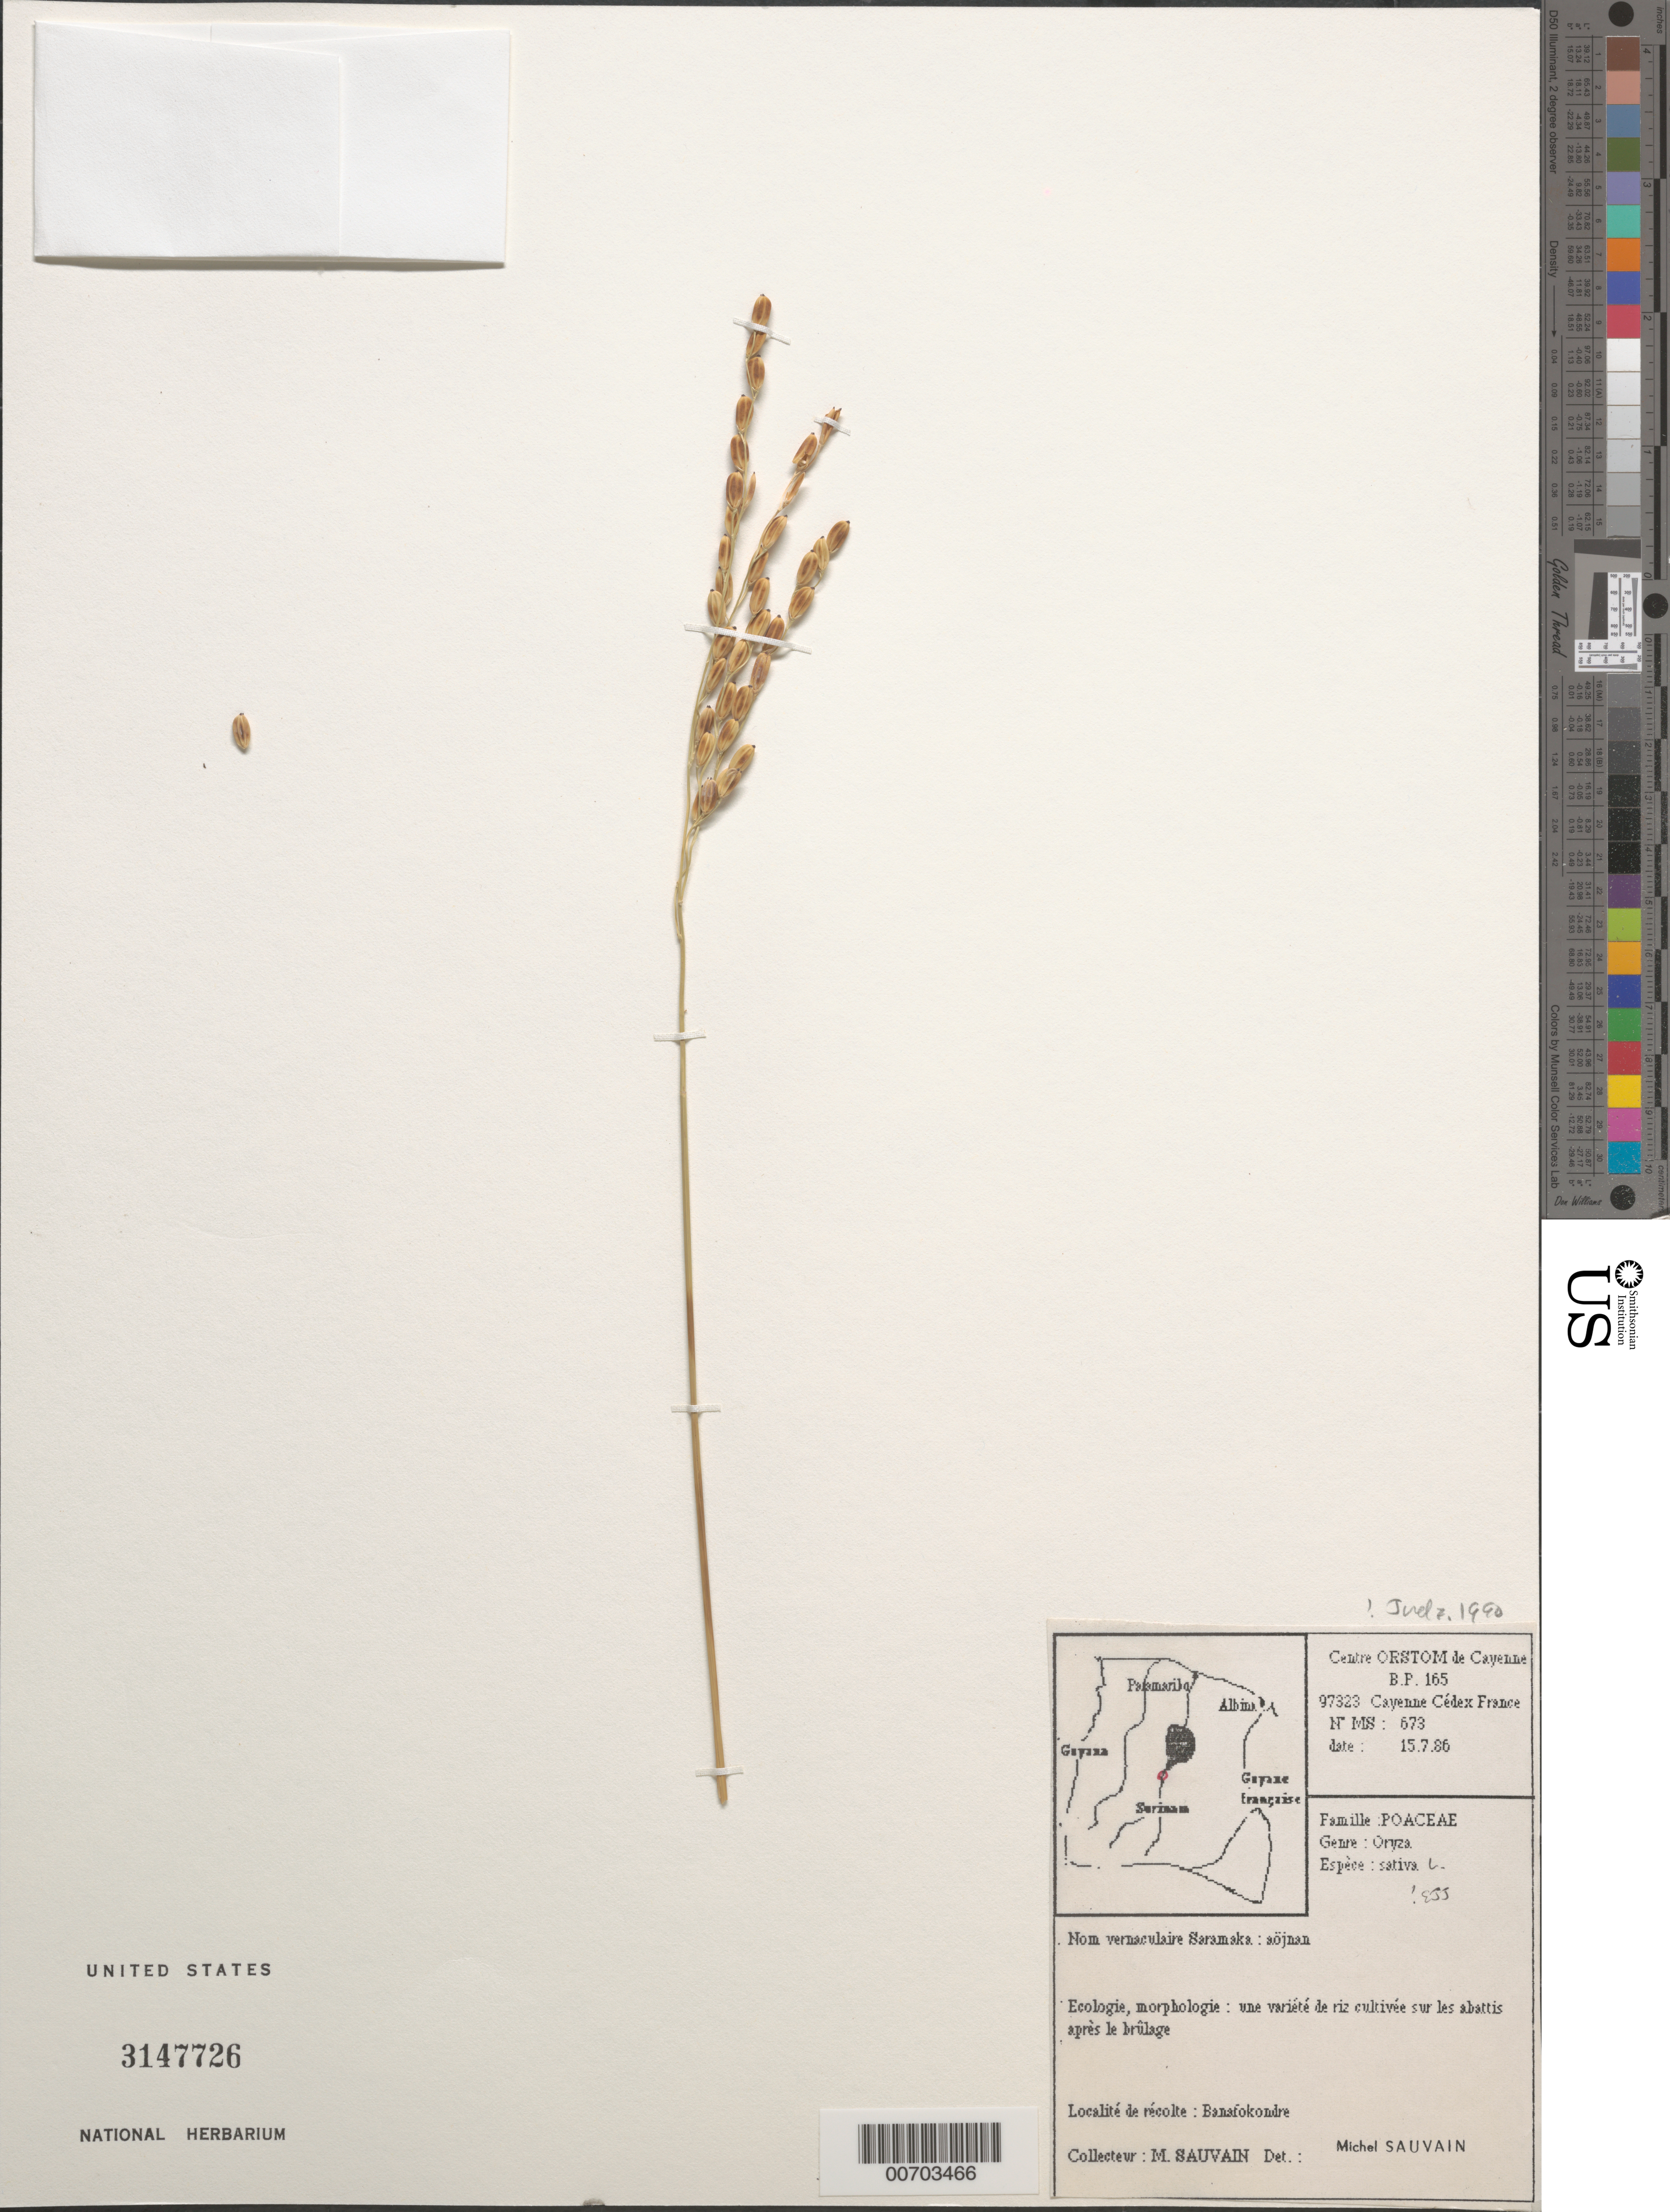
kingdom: Plantae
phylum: Tracheophyta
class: Liliopsida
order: Poales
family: Poaceae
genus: Oryza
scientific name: Oryza sativa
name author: L.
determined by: Judziewicz, E. J.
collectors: M. Sauvain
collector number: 673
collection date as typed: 15-Jul-86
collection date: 1986-07-15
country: Suriname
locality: Banafokondre, SURINAMEe R.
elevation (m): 200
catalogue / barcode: US 3147726